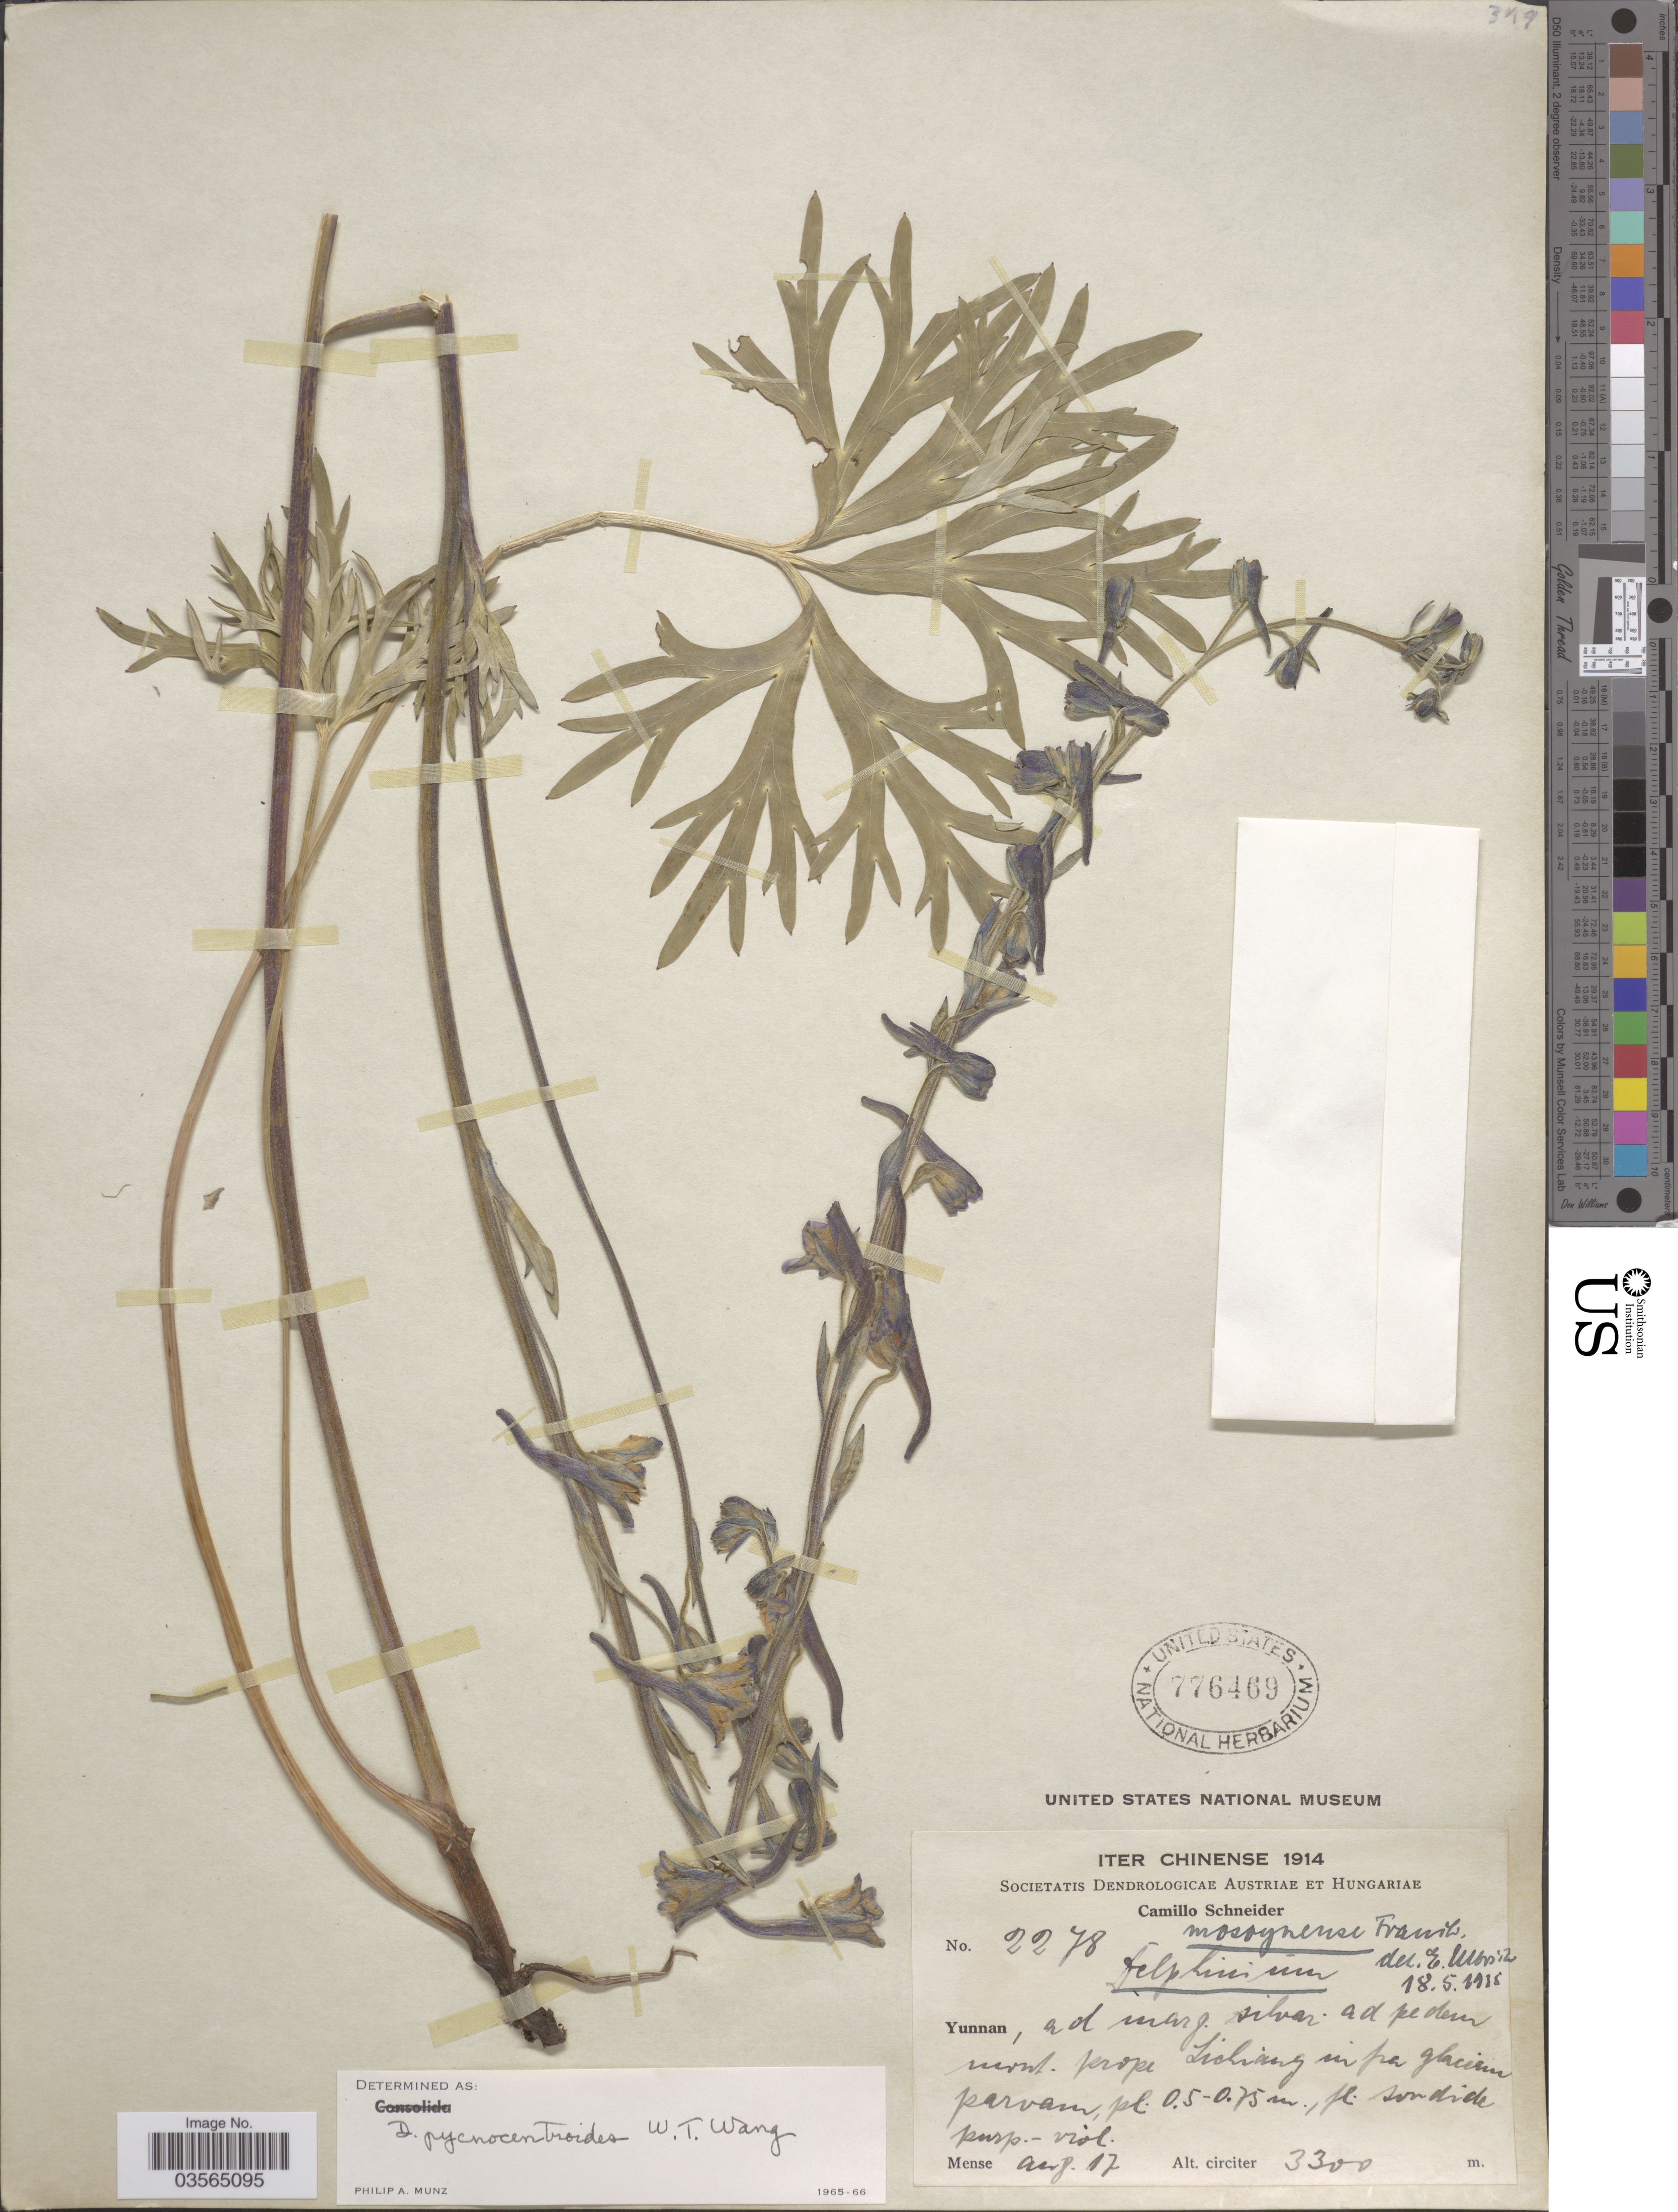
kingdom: Plantae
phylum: Tracheophyta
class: Magnoliopsida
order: Ranunculales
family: Ranunculaceae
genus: Delphinium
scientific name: Delphinium pycnocentroides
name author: W.T. Wang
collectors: C. K. Schneider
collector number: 2278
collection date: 1914-08-17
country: China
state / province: Yunnan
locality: Ad pedem mont. prope Lichiang.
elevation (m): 3300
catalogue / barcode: US 776469